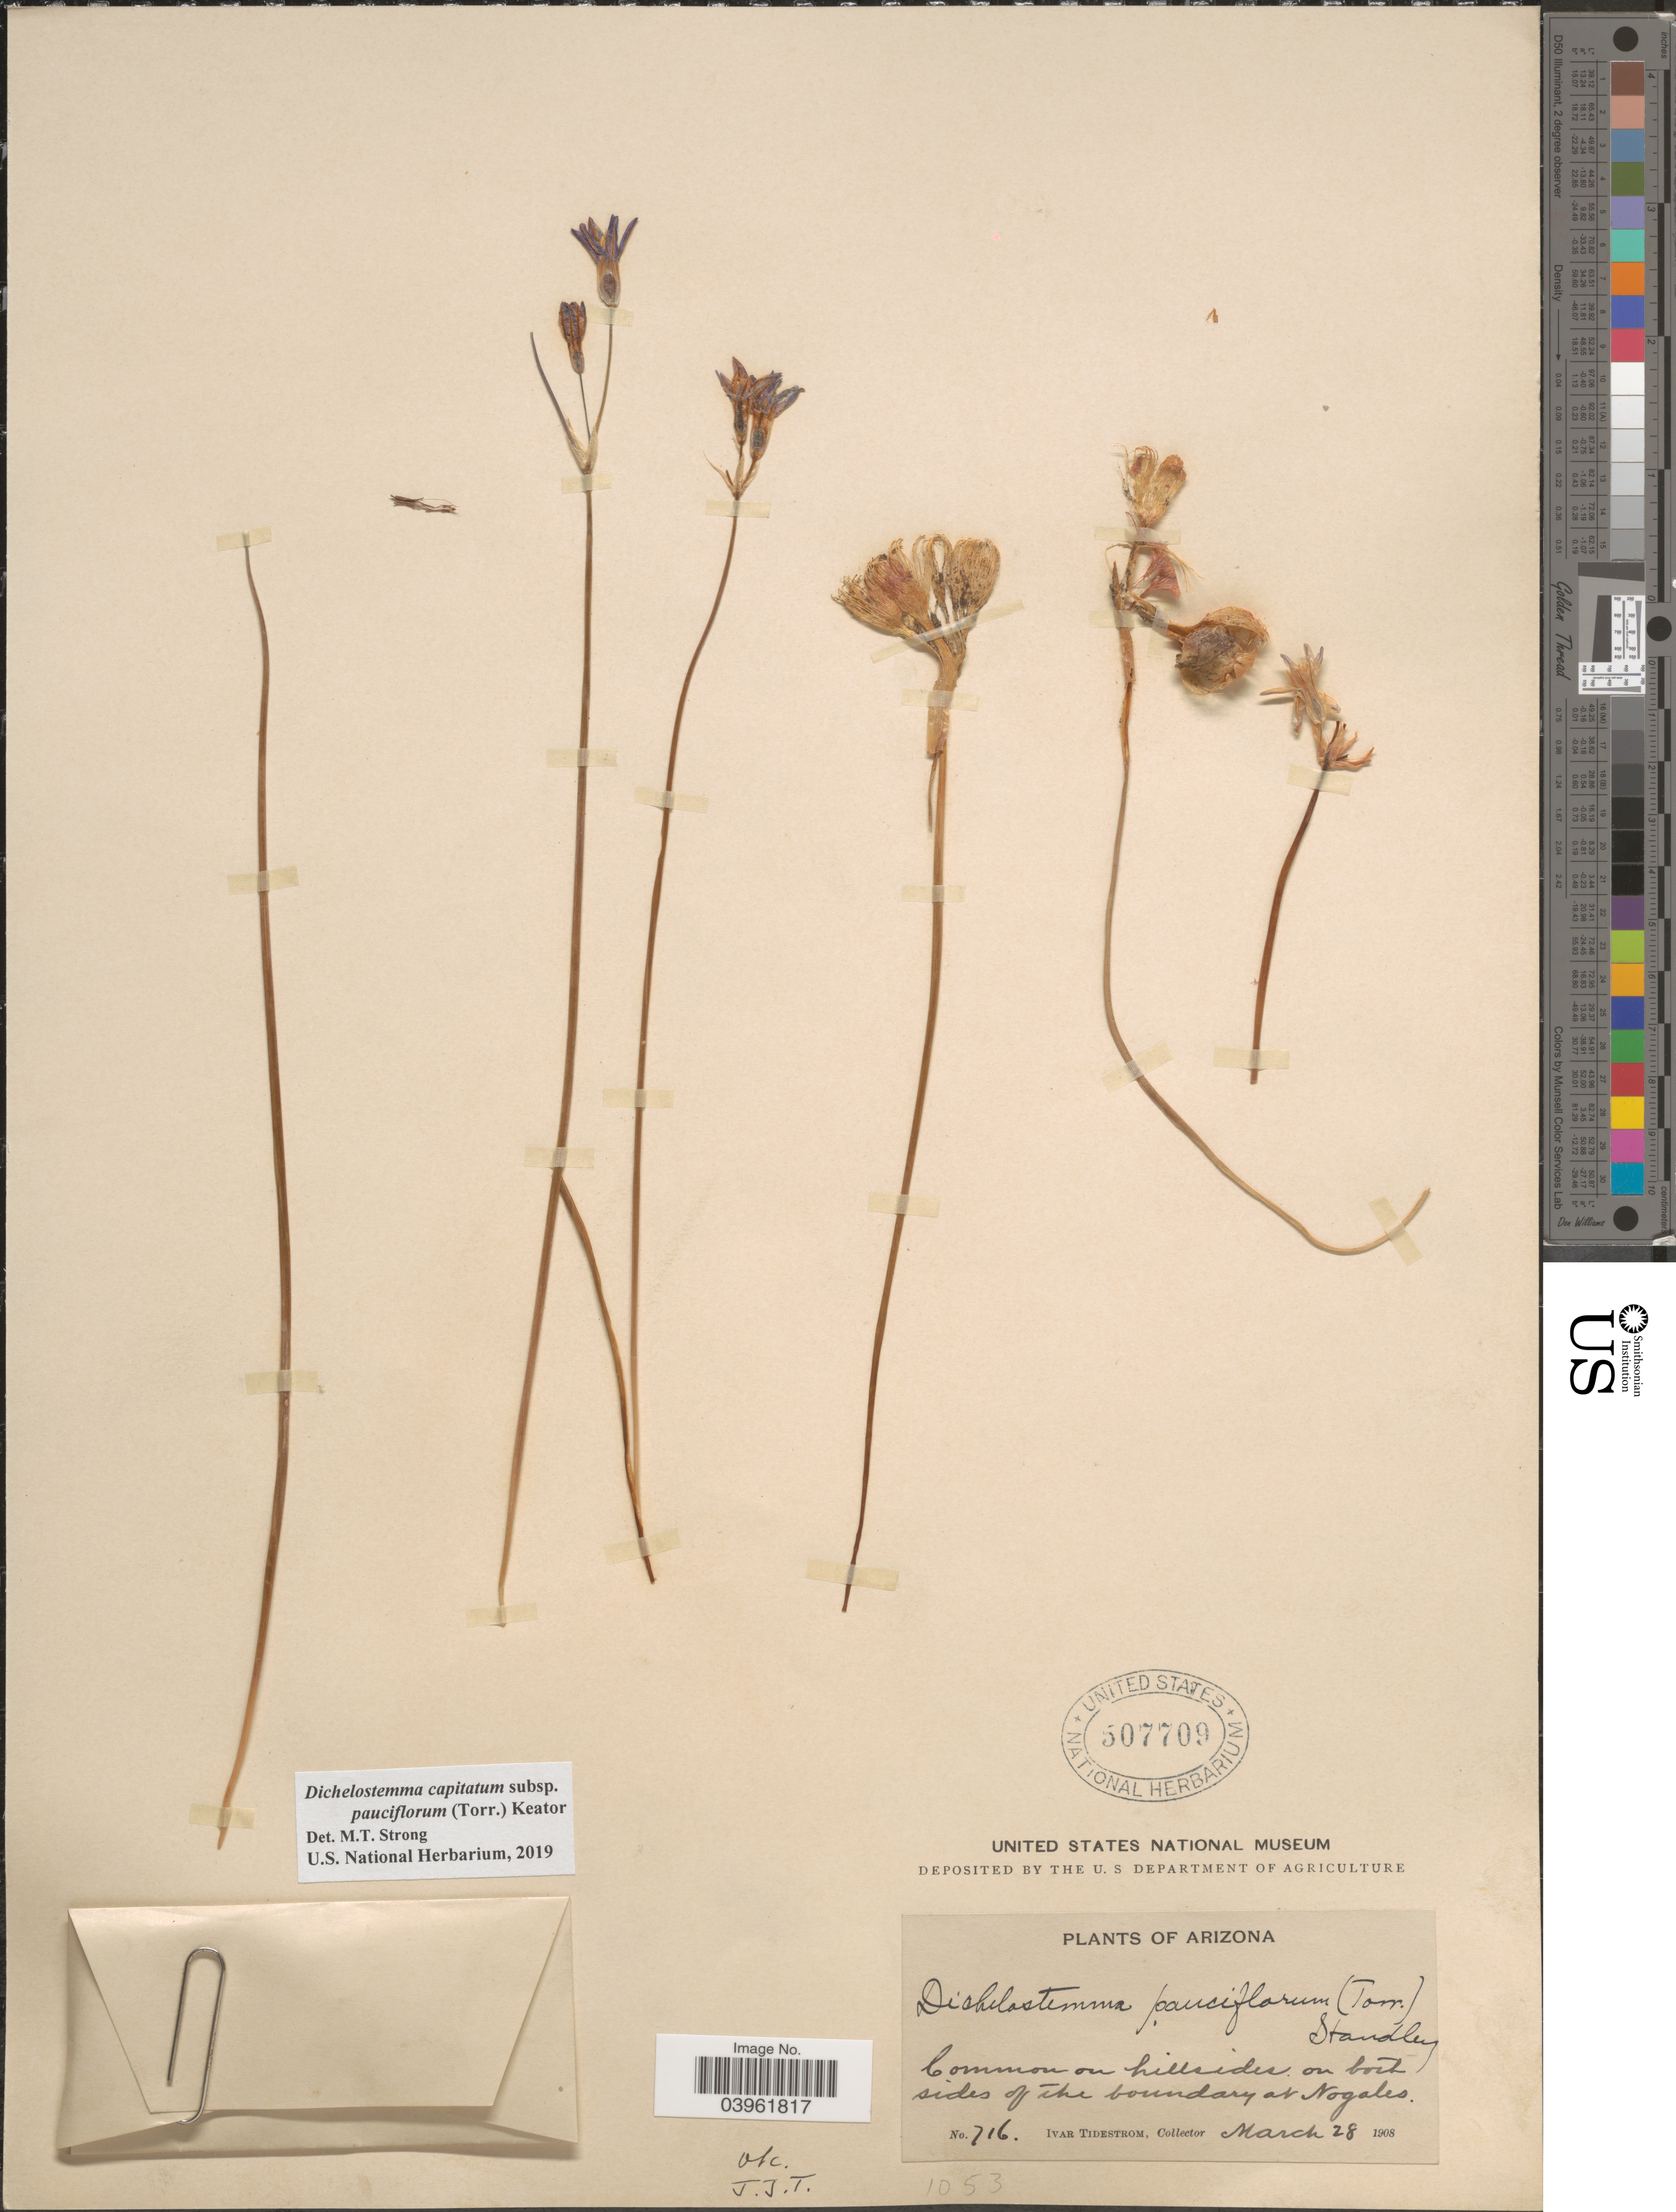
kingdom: Plantae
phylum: Tracheophyta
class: Liliopsida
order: Asparagales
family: Asparagaceae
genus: Dichelostemma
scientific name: Dichelostemma capitatum subsp. pauciflorum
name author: (Torr.) Keator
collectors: I. F. Tidestrom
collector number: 716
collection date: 1908-03-28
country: United States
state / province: Arizona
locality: Common on hillsides on both sides of the boundary at Nogales.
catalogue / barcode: US 507709